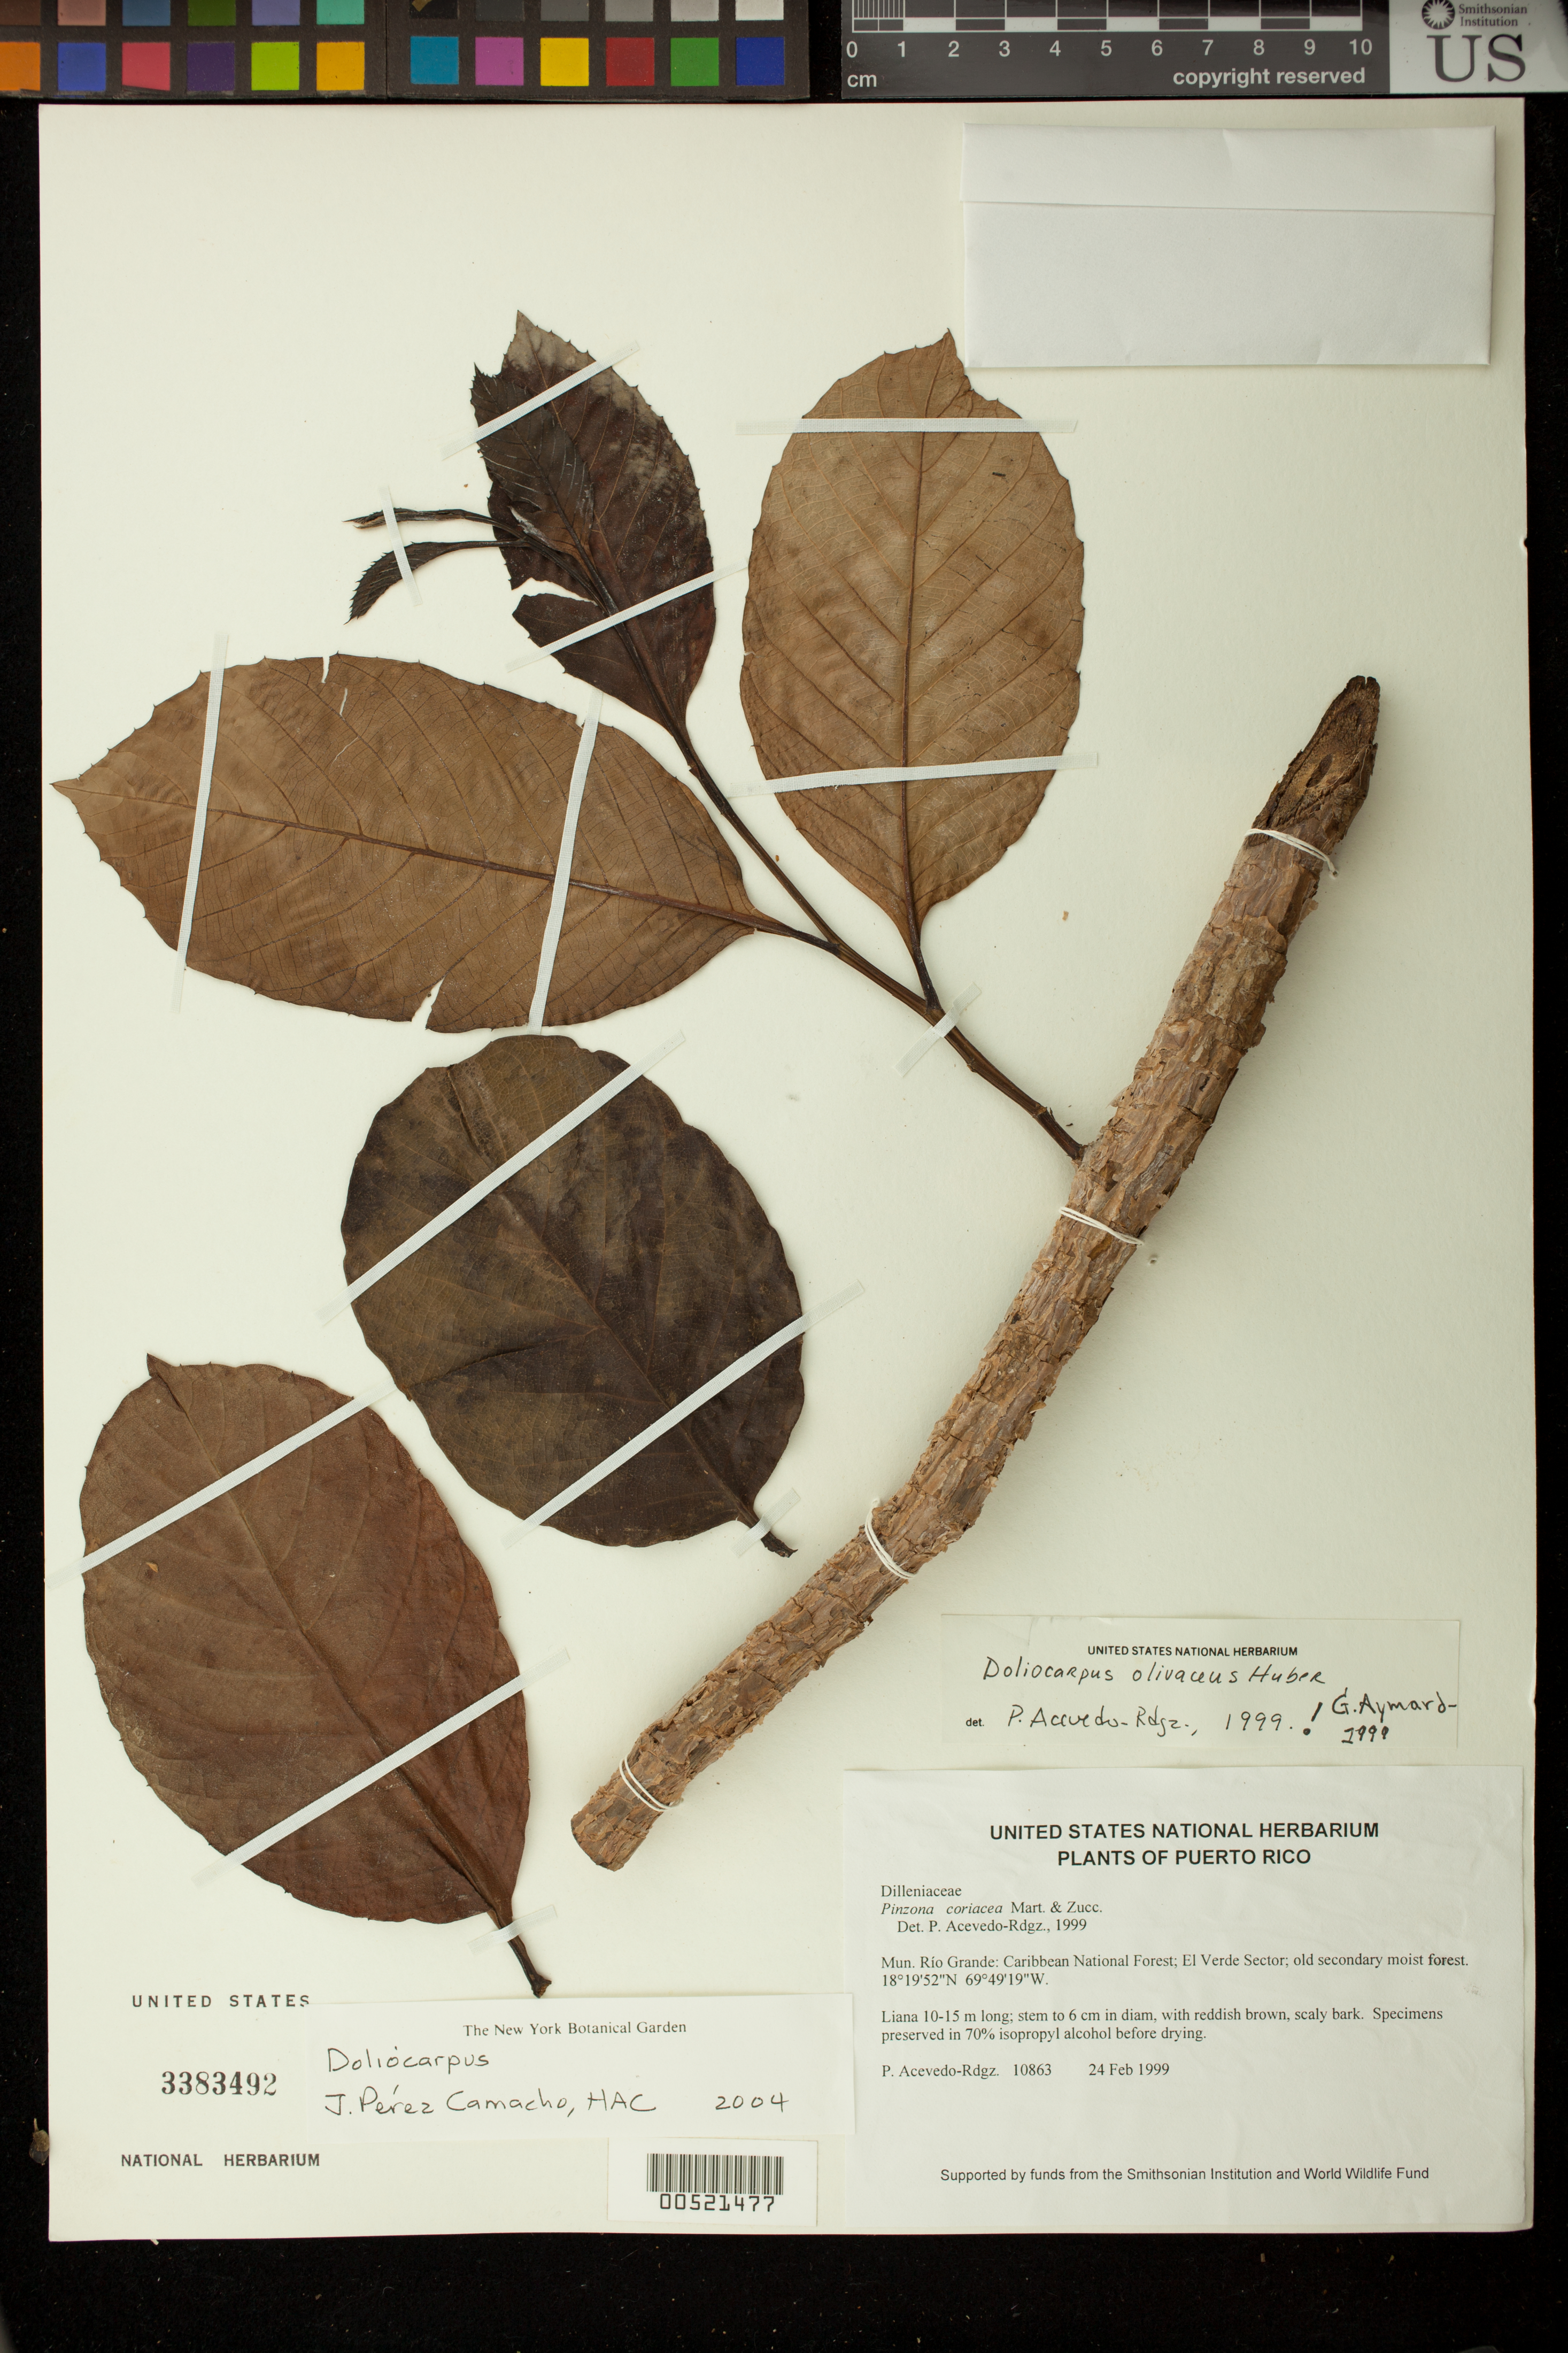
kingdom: Plantae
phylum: Tracheophyta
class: Magnoliopsida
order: Dilleniales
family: Dilleniaceae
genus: Pinzona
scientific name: Pinzona coriacea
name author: Mart. & Zucc.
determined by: Victor Longhi Monzoli, João, (BRAZIL)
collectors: P. Acevedo-Rodr.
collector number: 10863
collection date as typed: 24 Feb 1999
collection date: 1999-02-24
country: Puerto Rico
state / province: Río Grande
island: Puerto Rico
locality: Río Grande: Caribbean National Forest; El Verde Sector; old secondary moist forest.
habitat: Old secondary moist forest.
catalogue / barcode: US 3383492